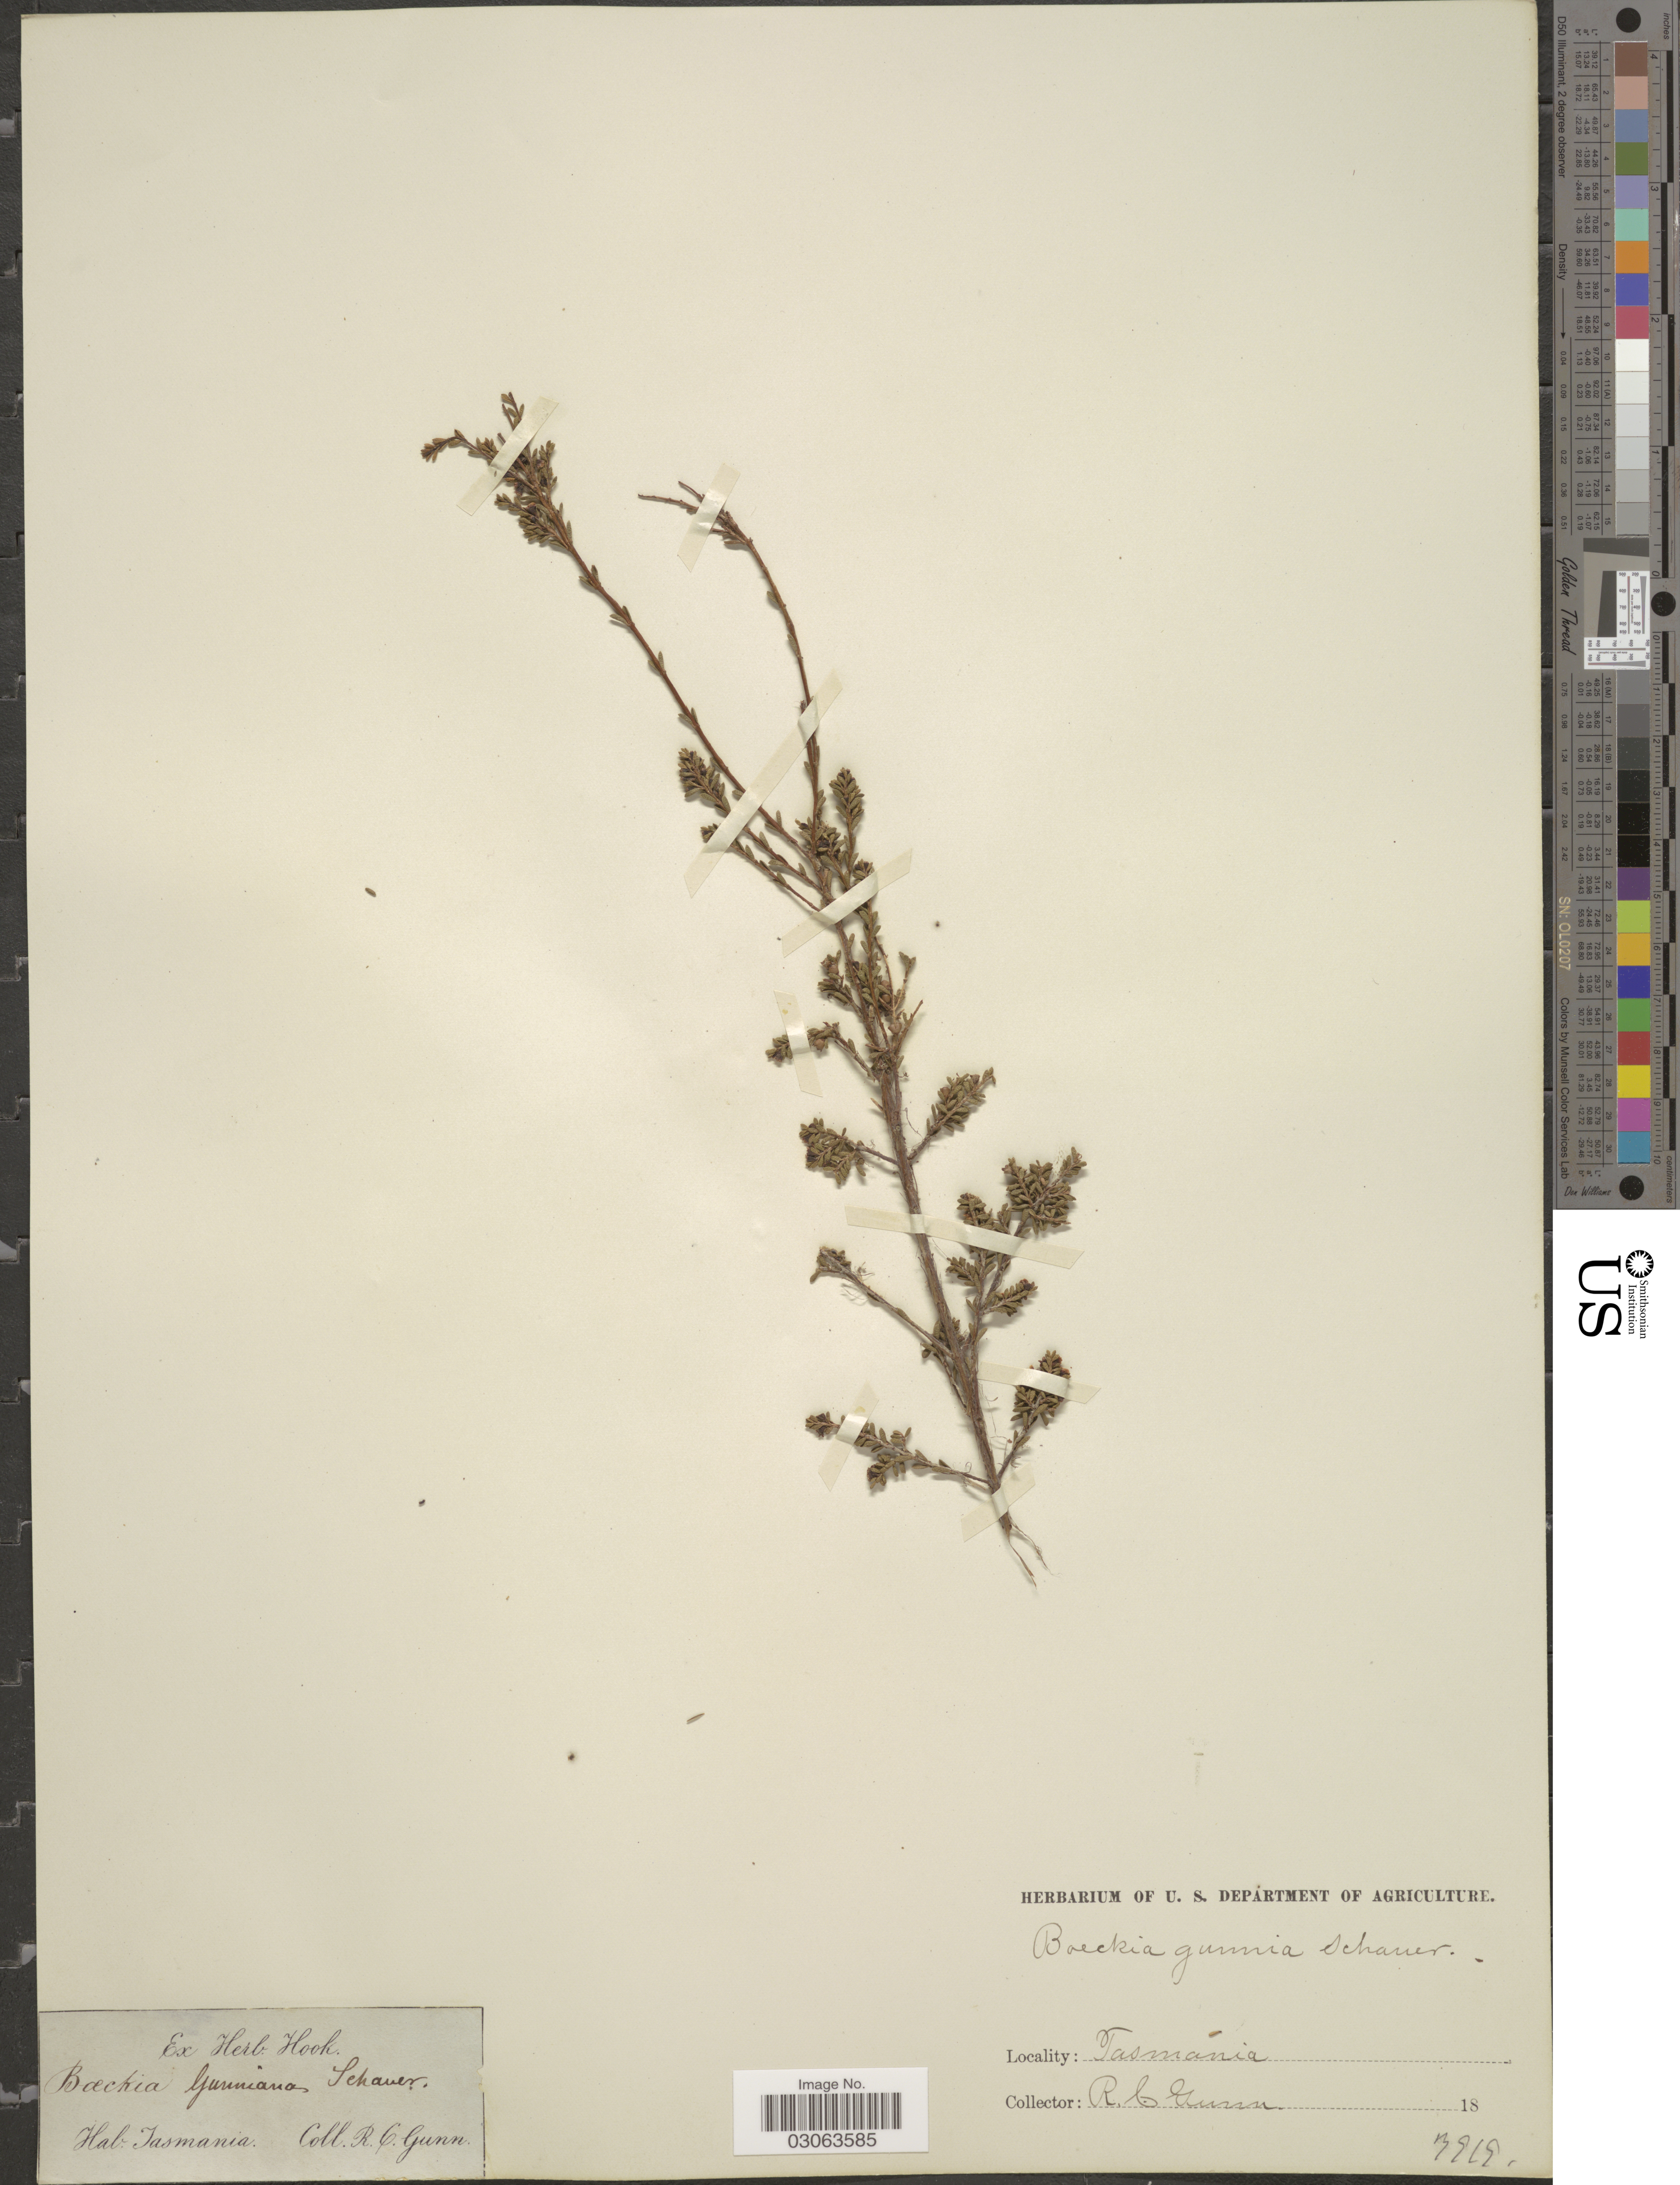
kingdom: Plantae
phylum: Tracheophyta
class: Magnoliopsida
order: Myrtales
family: Myrtaceae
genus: Baeckea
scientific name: Baeckea gunniana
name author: Schauer ex Walp.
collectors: R. Gunn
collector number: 3919*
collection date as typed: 18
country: Australia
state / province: Tasmania